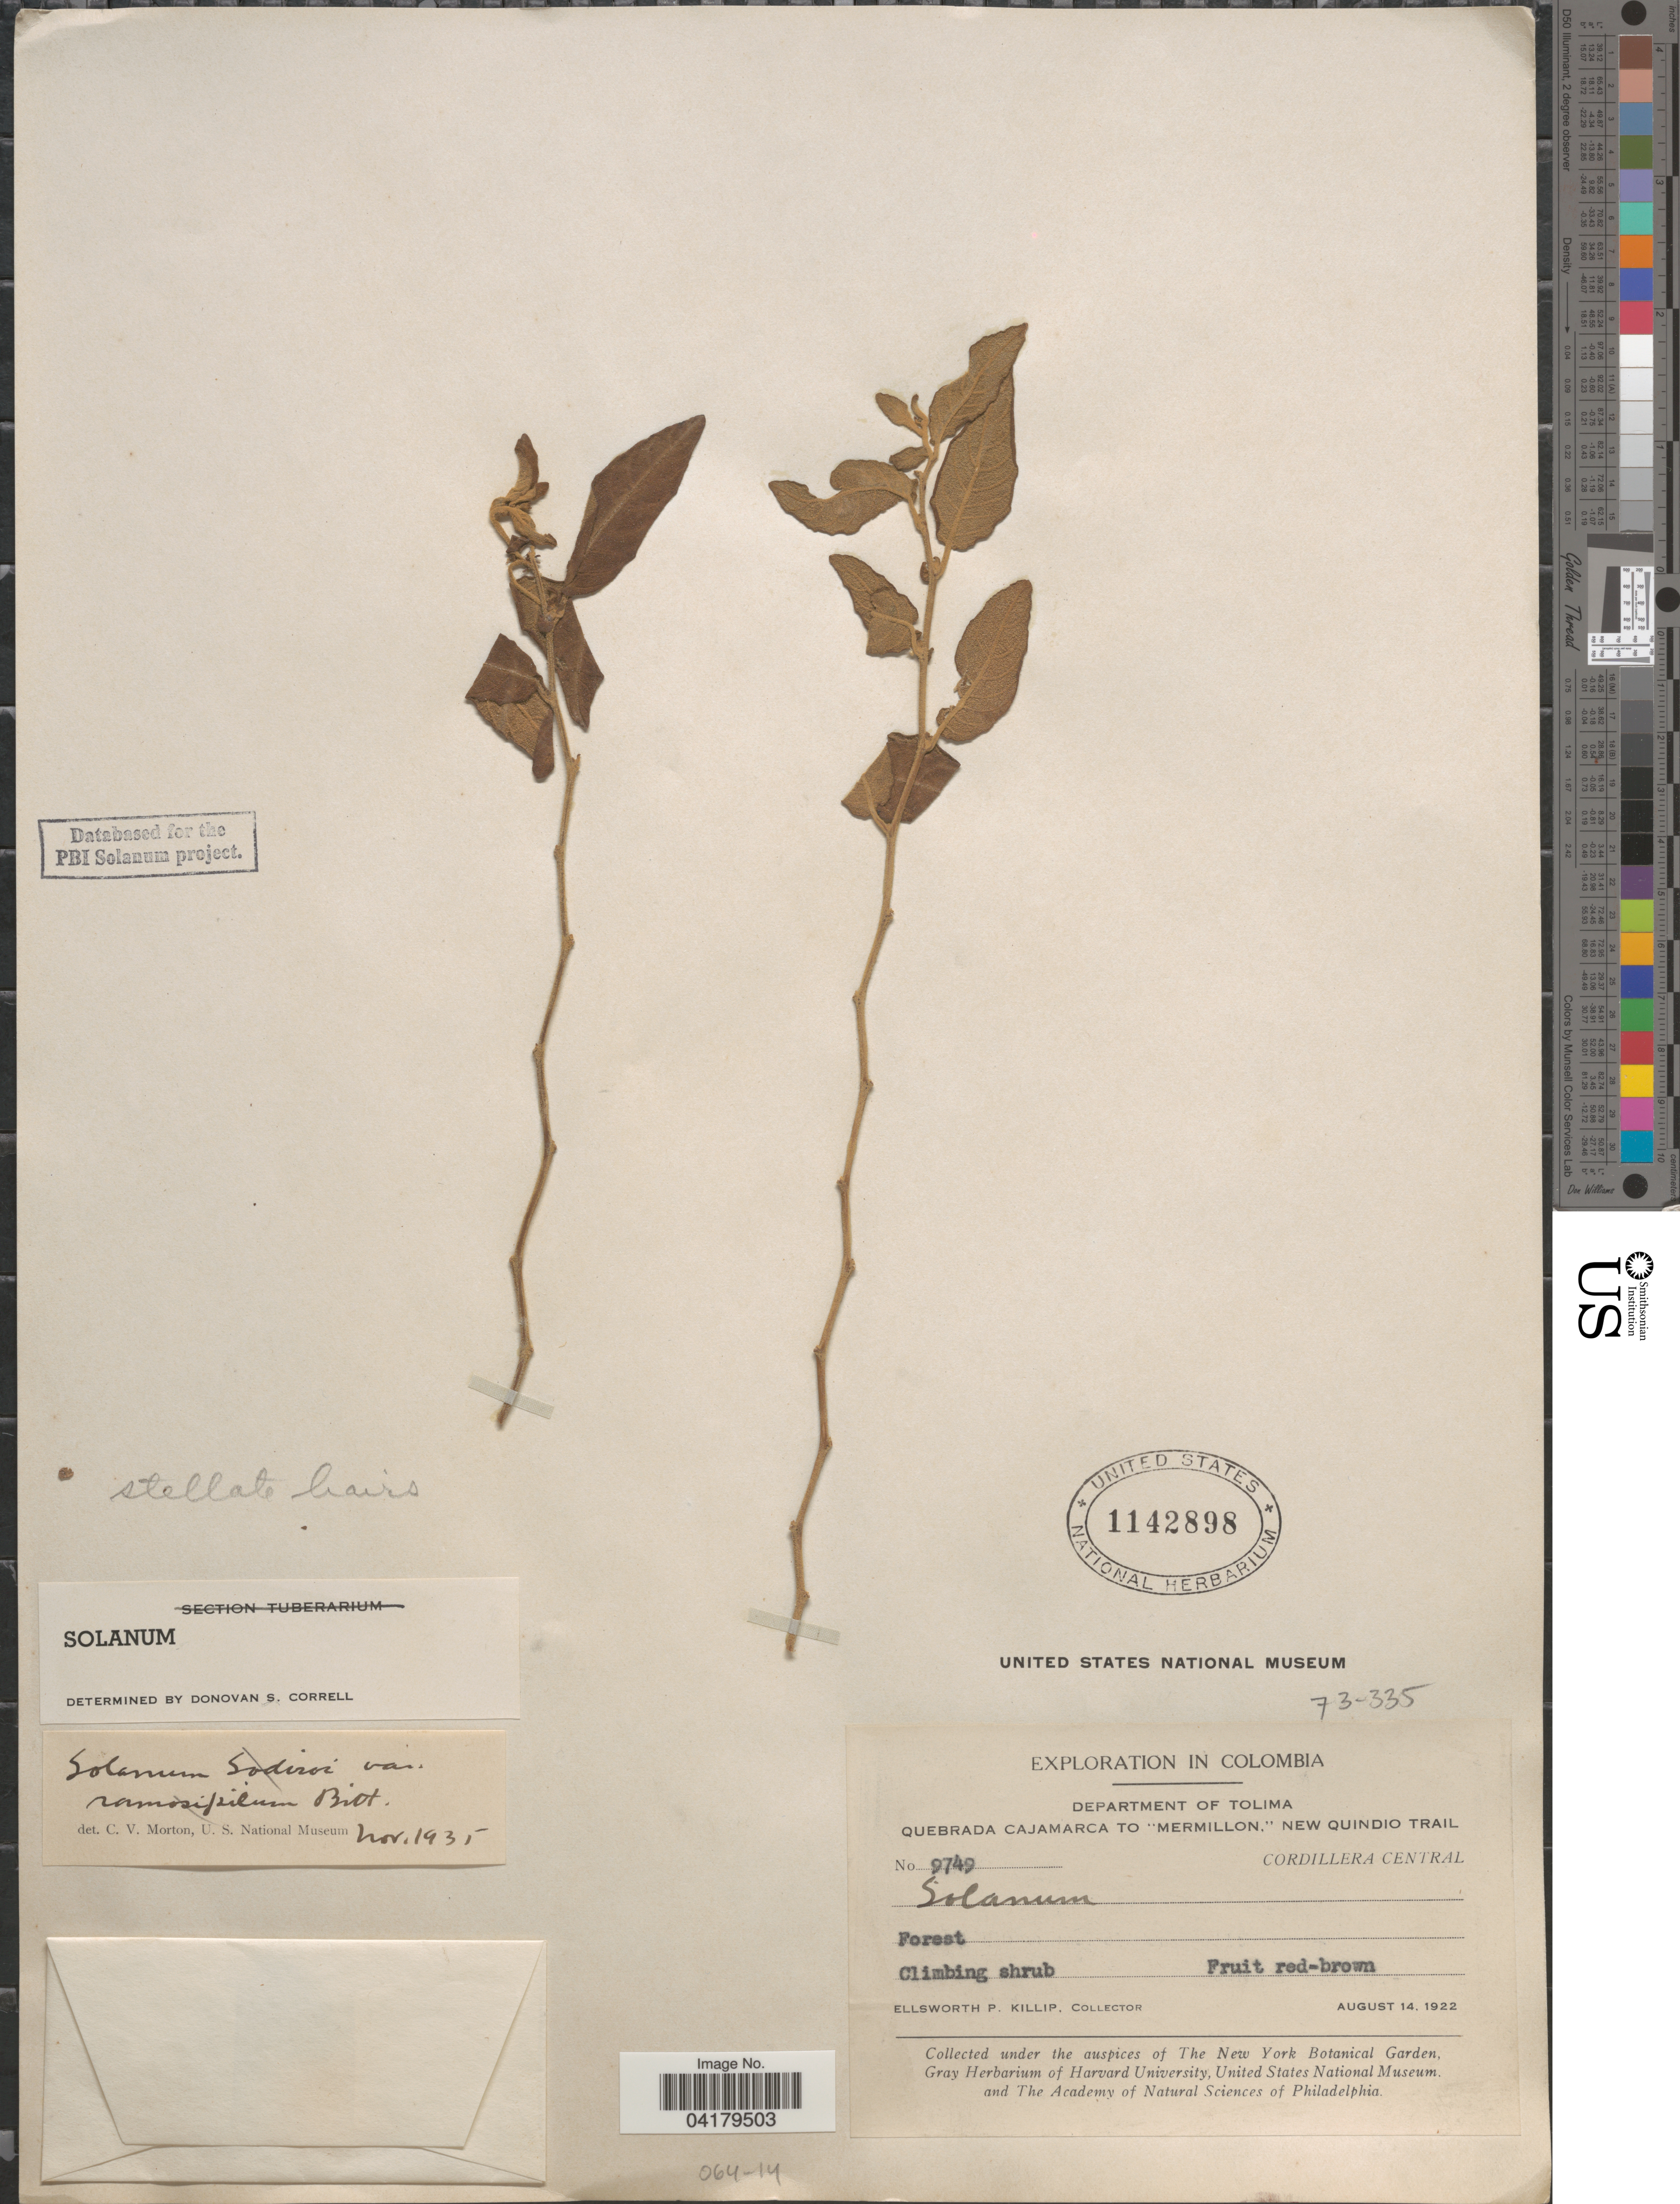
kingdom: Plantae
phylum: Tracheophyta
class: Magnoliopsida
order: Solanales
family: Solanaceae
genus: Solanum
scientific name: Solanum (Leptostemonum) sp.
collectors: E. P. Killip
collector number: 9749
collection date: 1922-08-14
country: Colombia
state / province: Tolima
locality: Exploration in Colombia. Depratment of Tolima. Quebrada Cajamarca to " Mermillon," New Quindio Trail. Cordillera Central.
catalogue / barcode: US 1142898